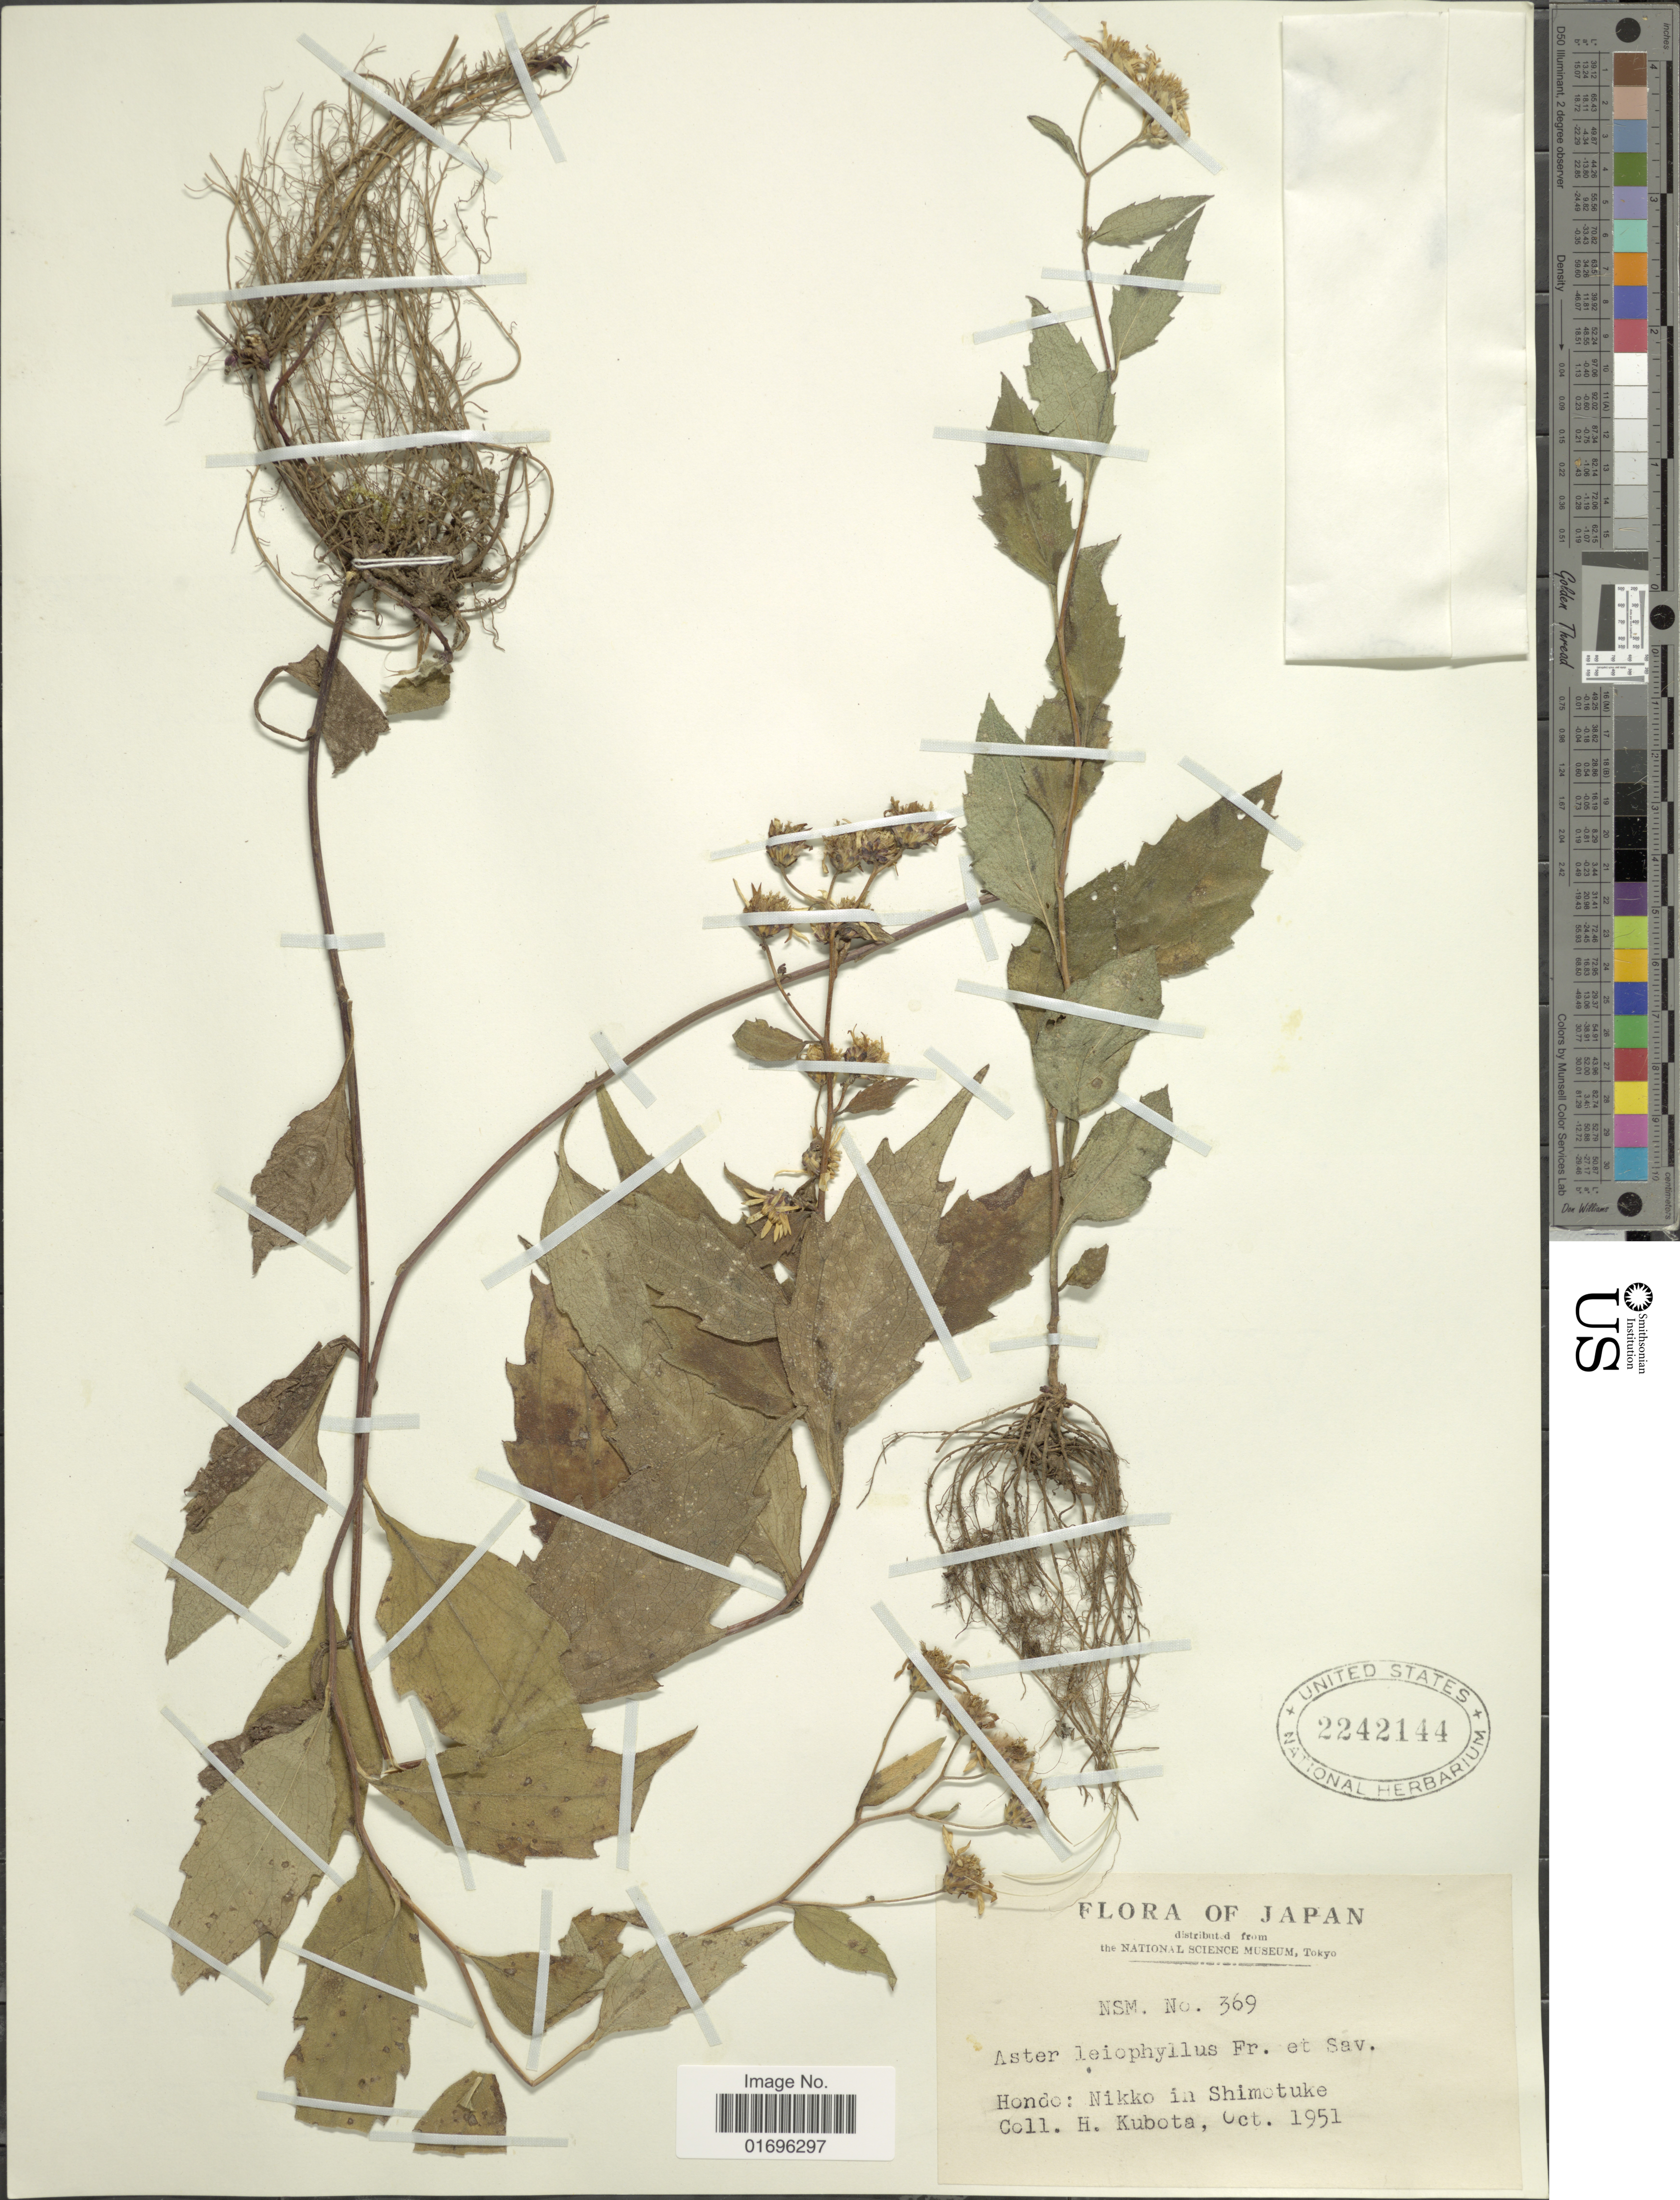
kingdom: Plantae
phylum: Tracheophyta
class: Magnoliopsida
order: Asterales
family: Asteraceae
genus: Aster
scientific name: Aster ageratoides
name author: Turcz.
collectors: H. Kubota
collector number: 369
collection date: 1951-10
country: Japan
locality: Hondo: Nikko in Shimotuke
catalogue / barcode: US 2242144